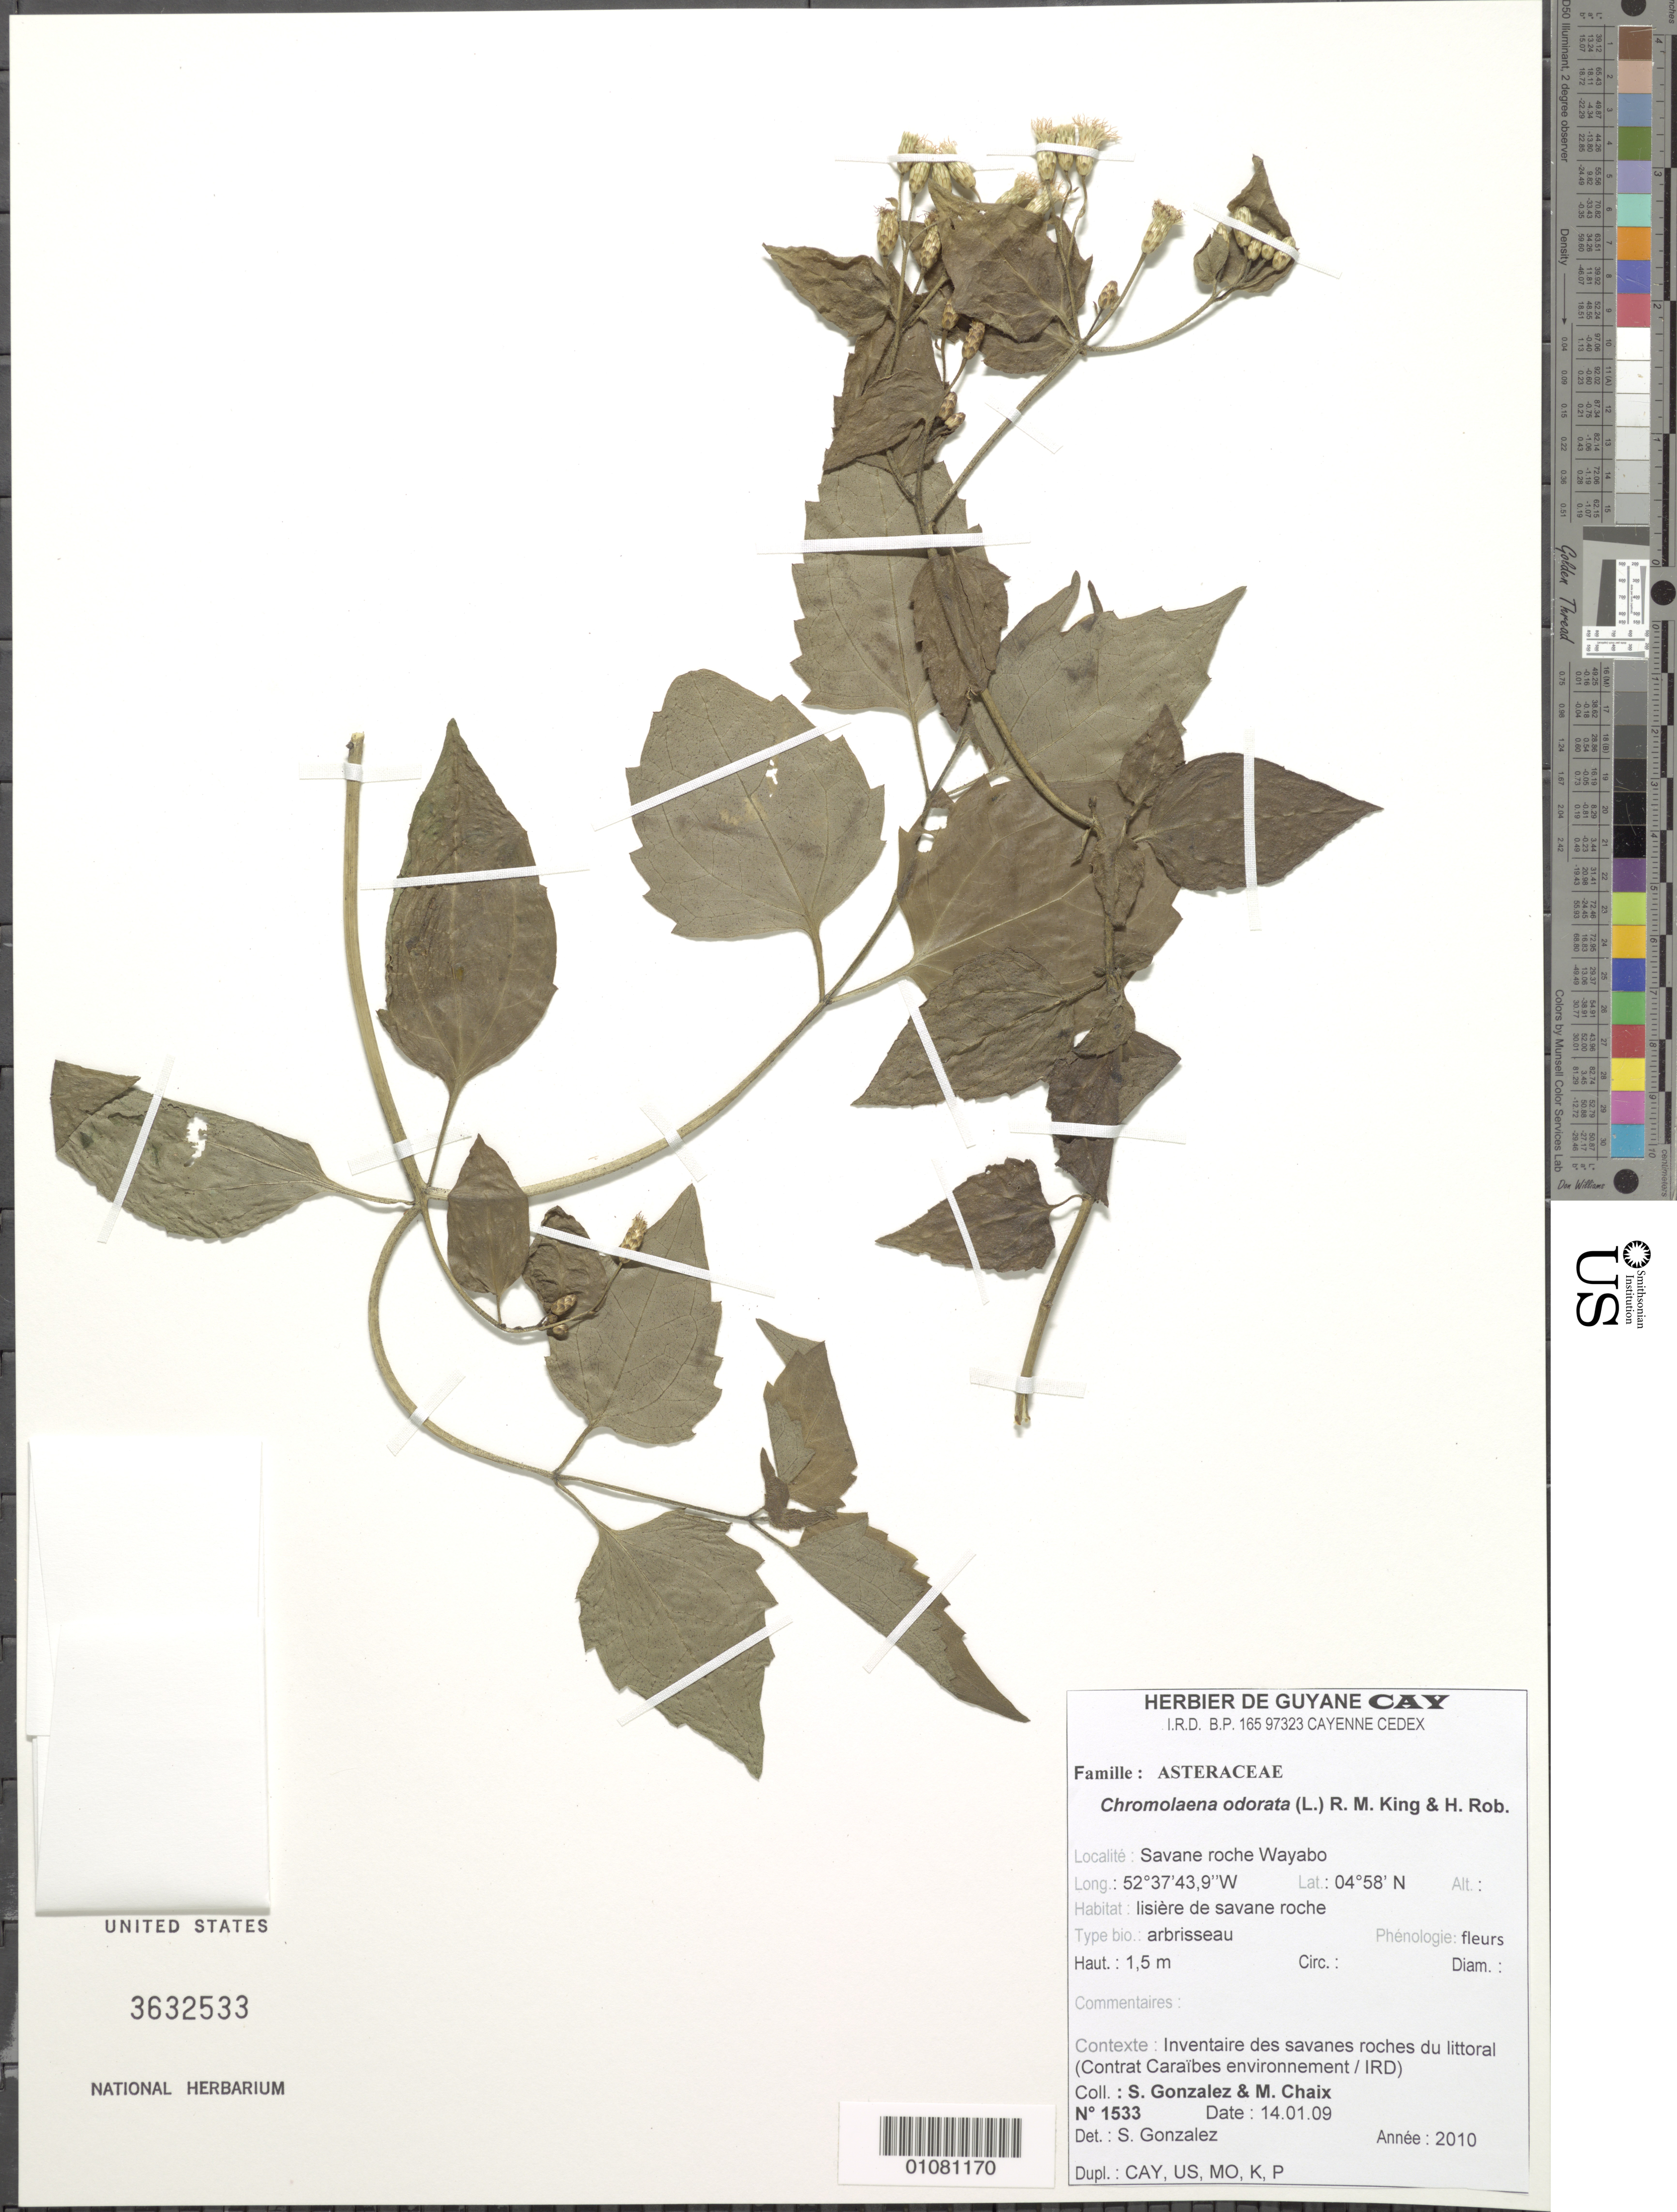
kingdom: Plantae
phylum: Tracheophyta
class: Magnoliopsida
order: Asterales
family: Asteraceae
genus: Chromolaena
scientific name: Chromolaena odorata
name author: (L.) R.M. King & H. Rob.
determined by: Gonzalez, Sophie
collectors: S. Gonzalez & M. Chaix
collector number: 1533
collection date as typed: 14-Jan-09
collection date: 2009-01-14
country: French Guiana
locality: Savane roche Wayabo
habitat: Lisiere de savane roche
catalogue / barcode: US 3632533